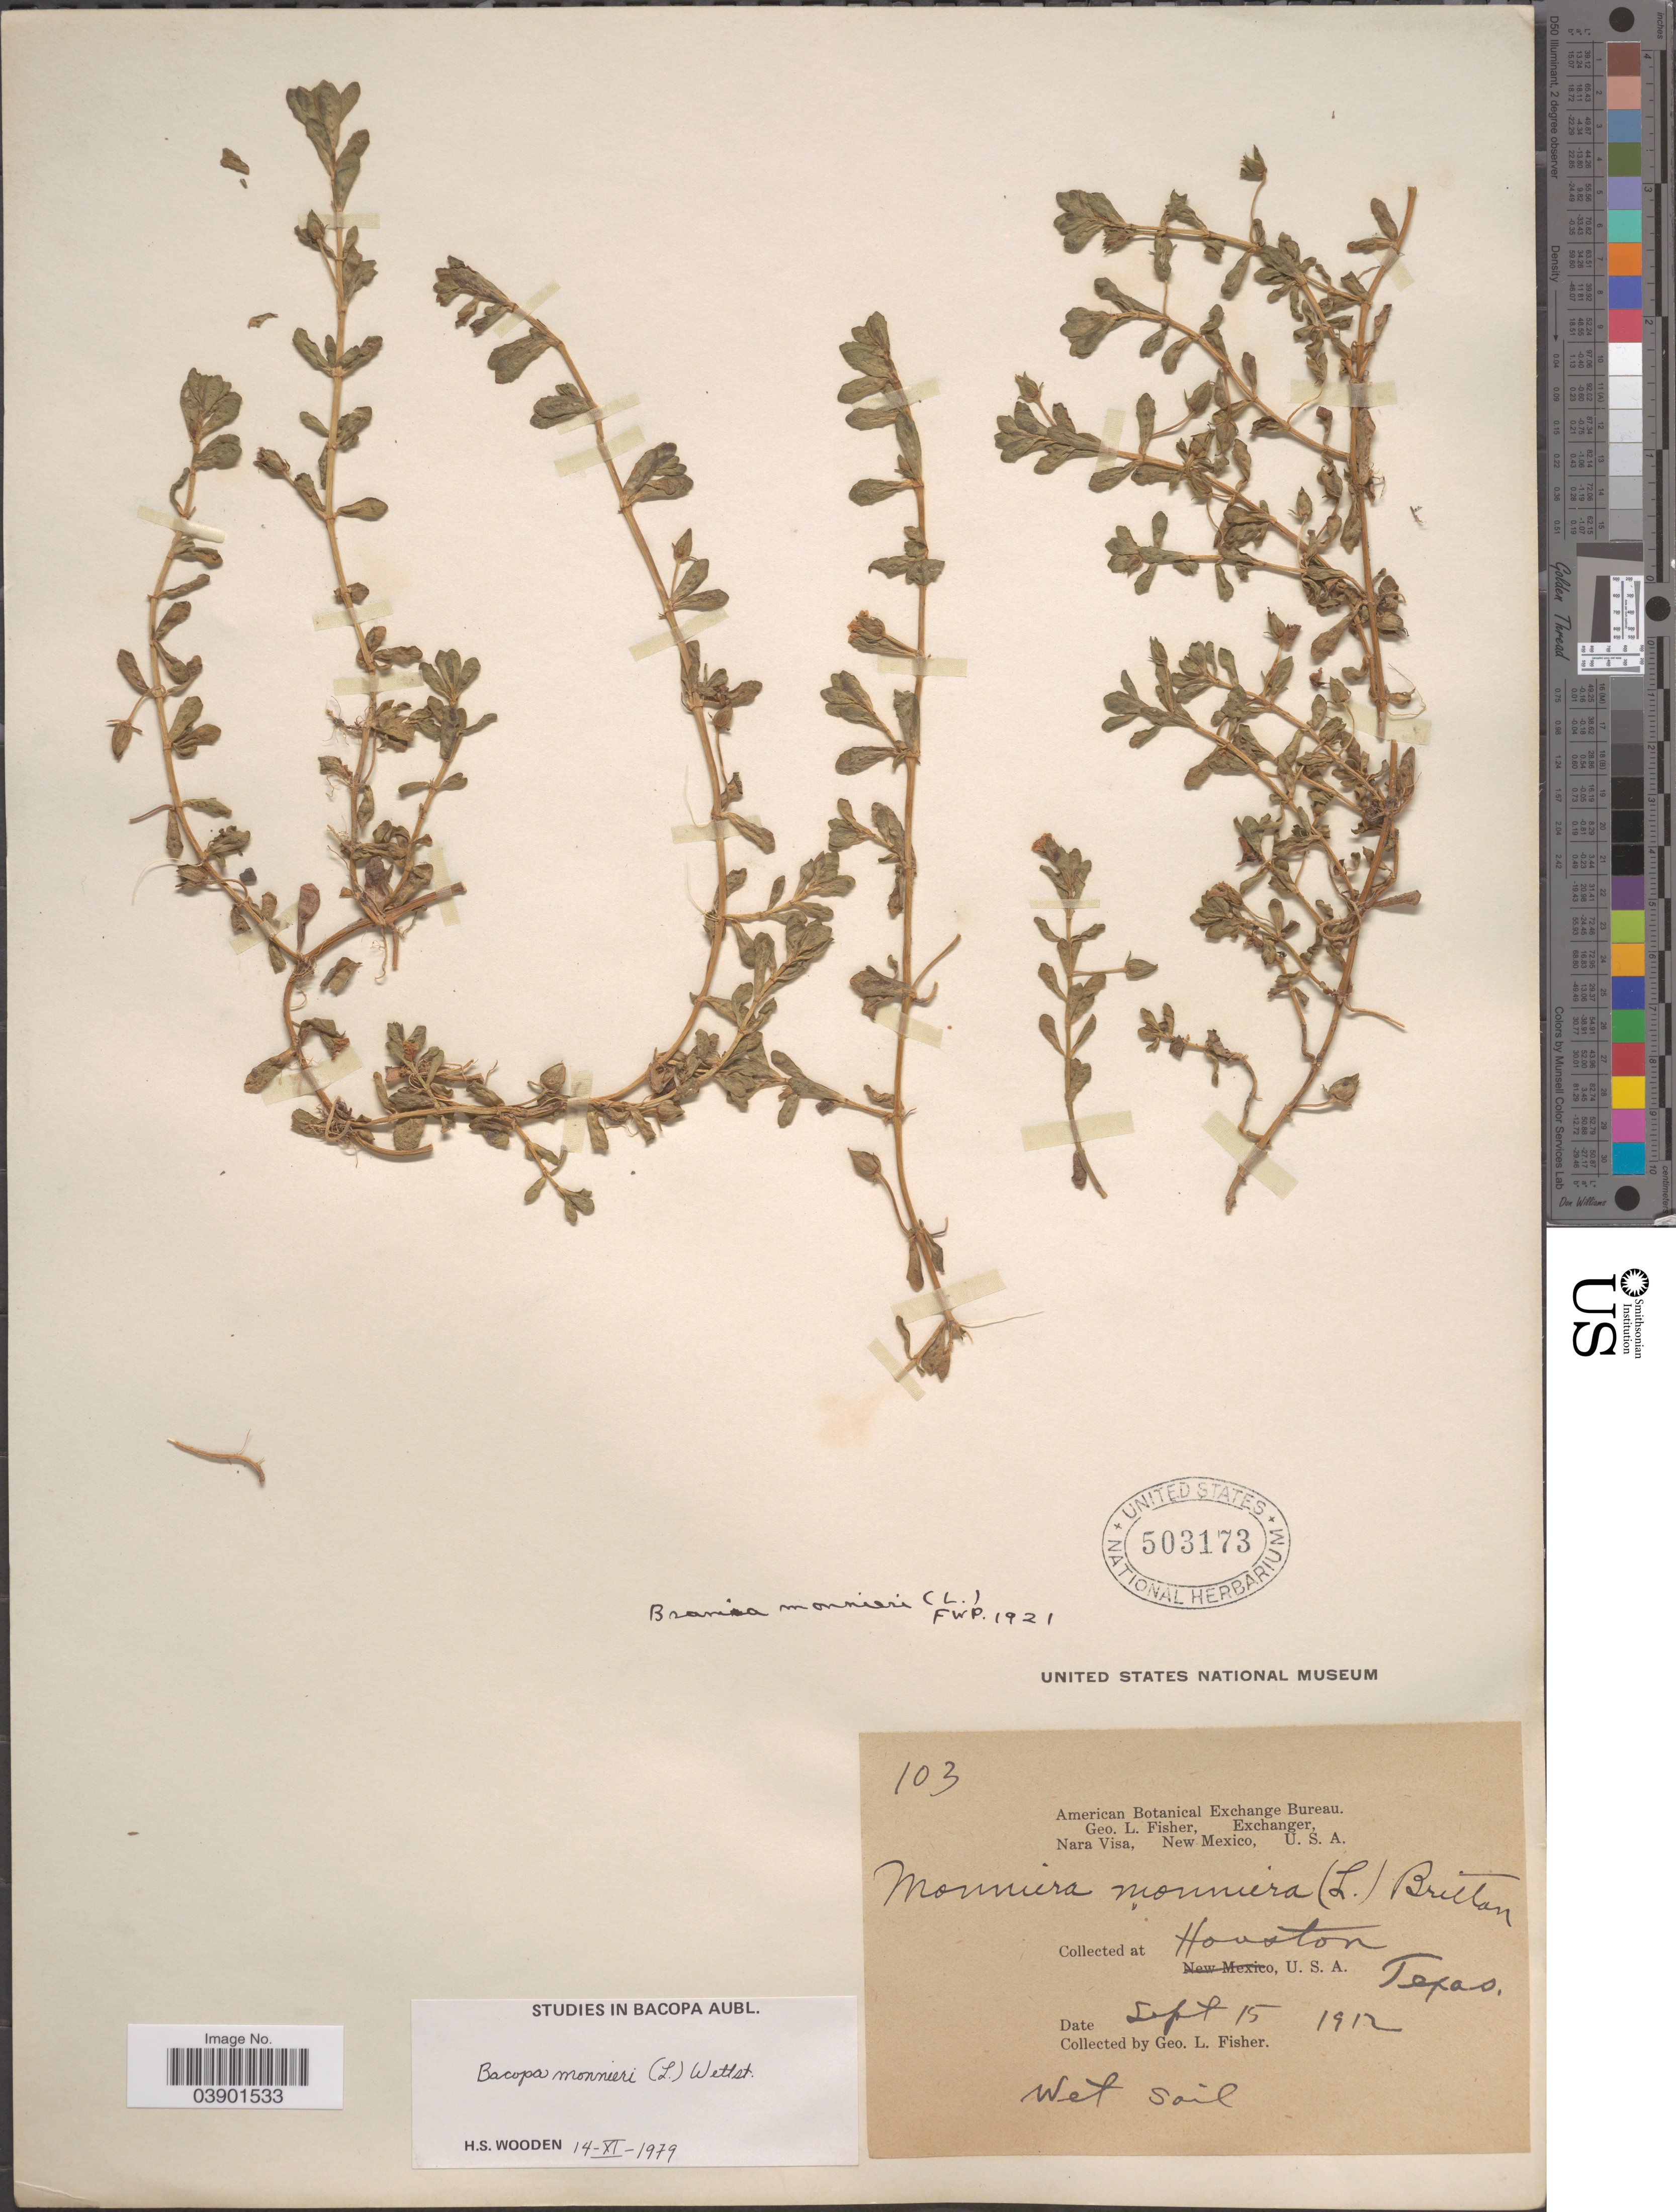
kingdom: Plantae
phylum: Tracheophyta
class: Magnoliopsida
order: Lamiales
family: Plantaginaceae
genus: Bacopa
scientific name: Bacopa monnieri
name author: (L.) Pennell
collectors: G. L. Fisher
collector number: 103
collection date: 1912-09-15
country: United States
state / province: Texas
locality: Houston.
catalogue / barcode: US 503173